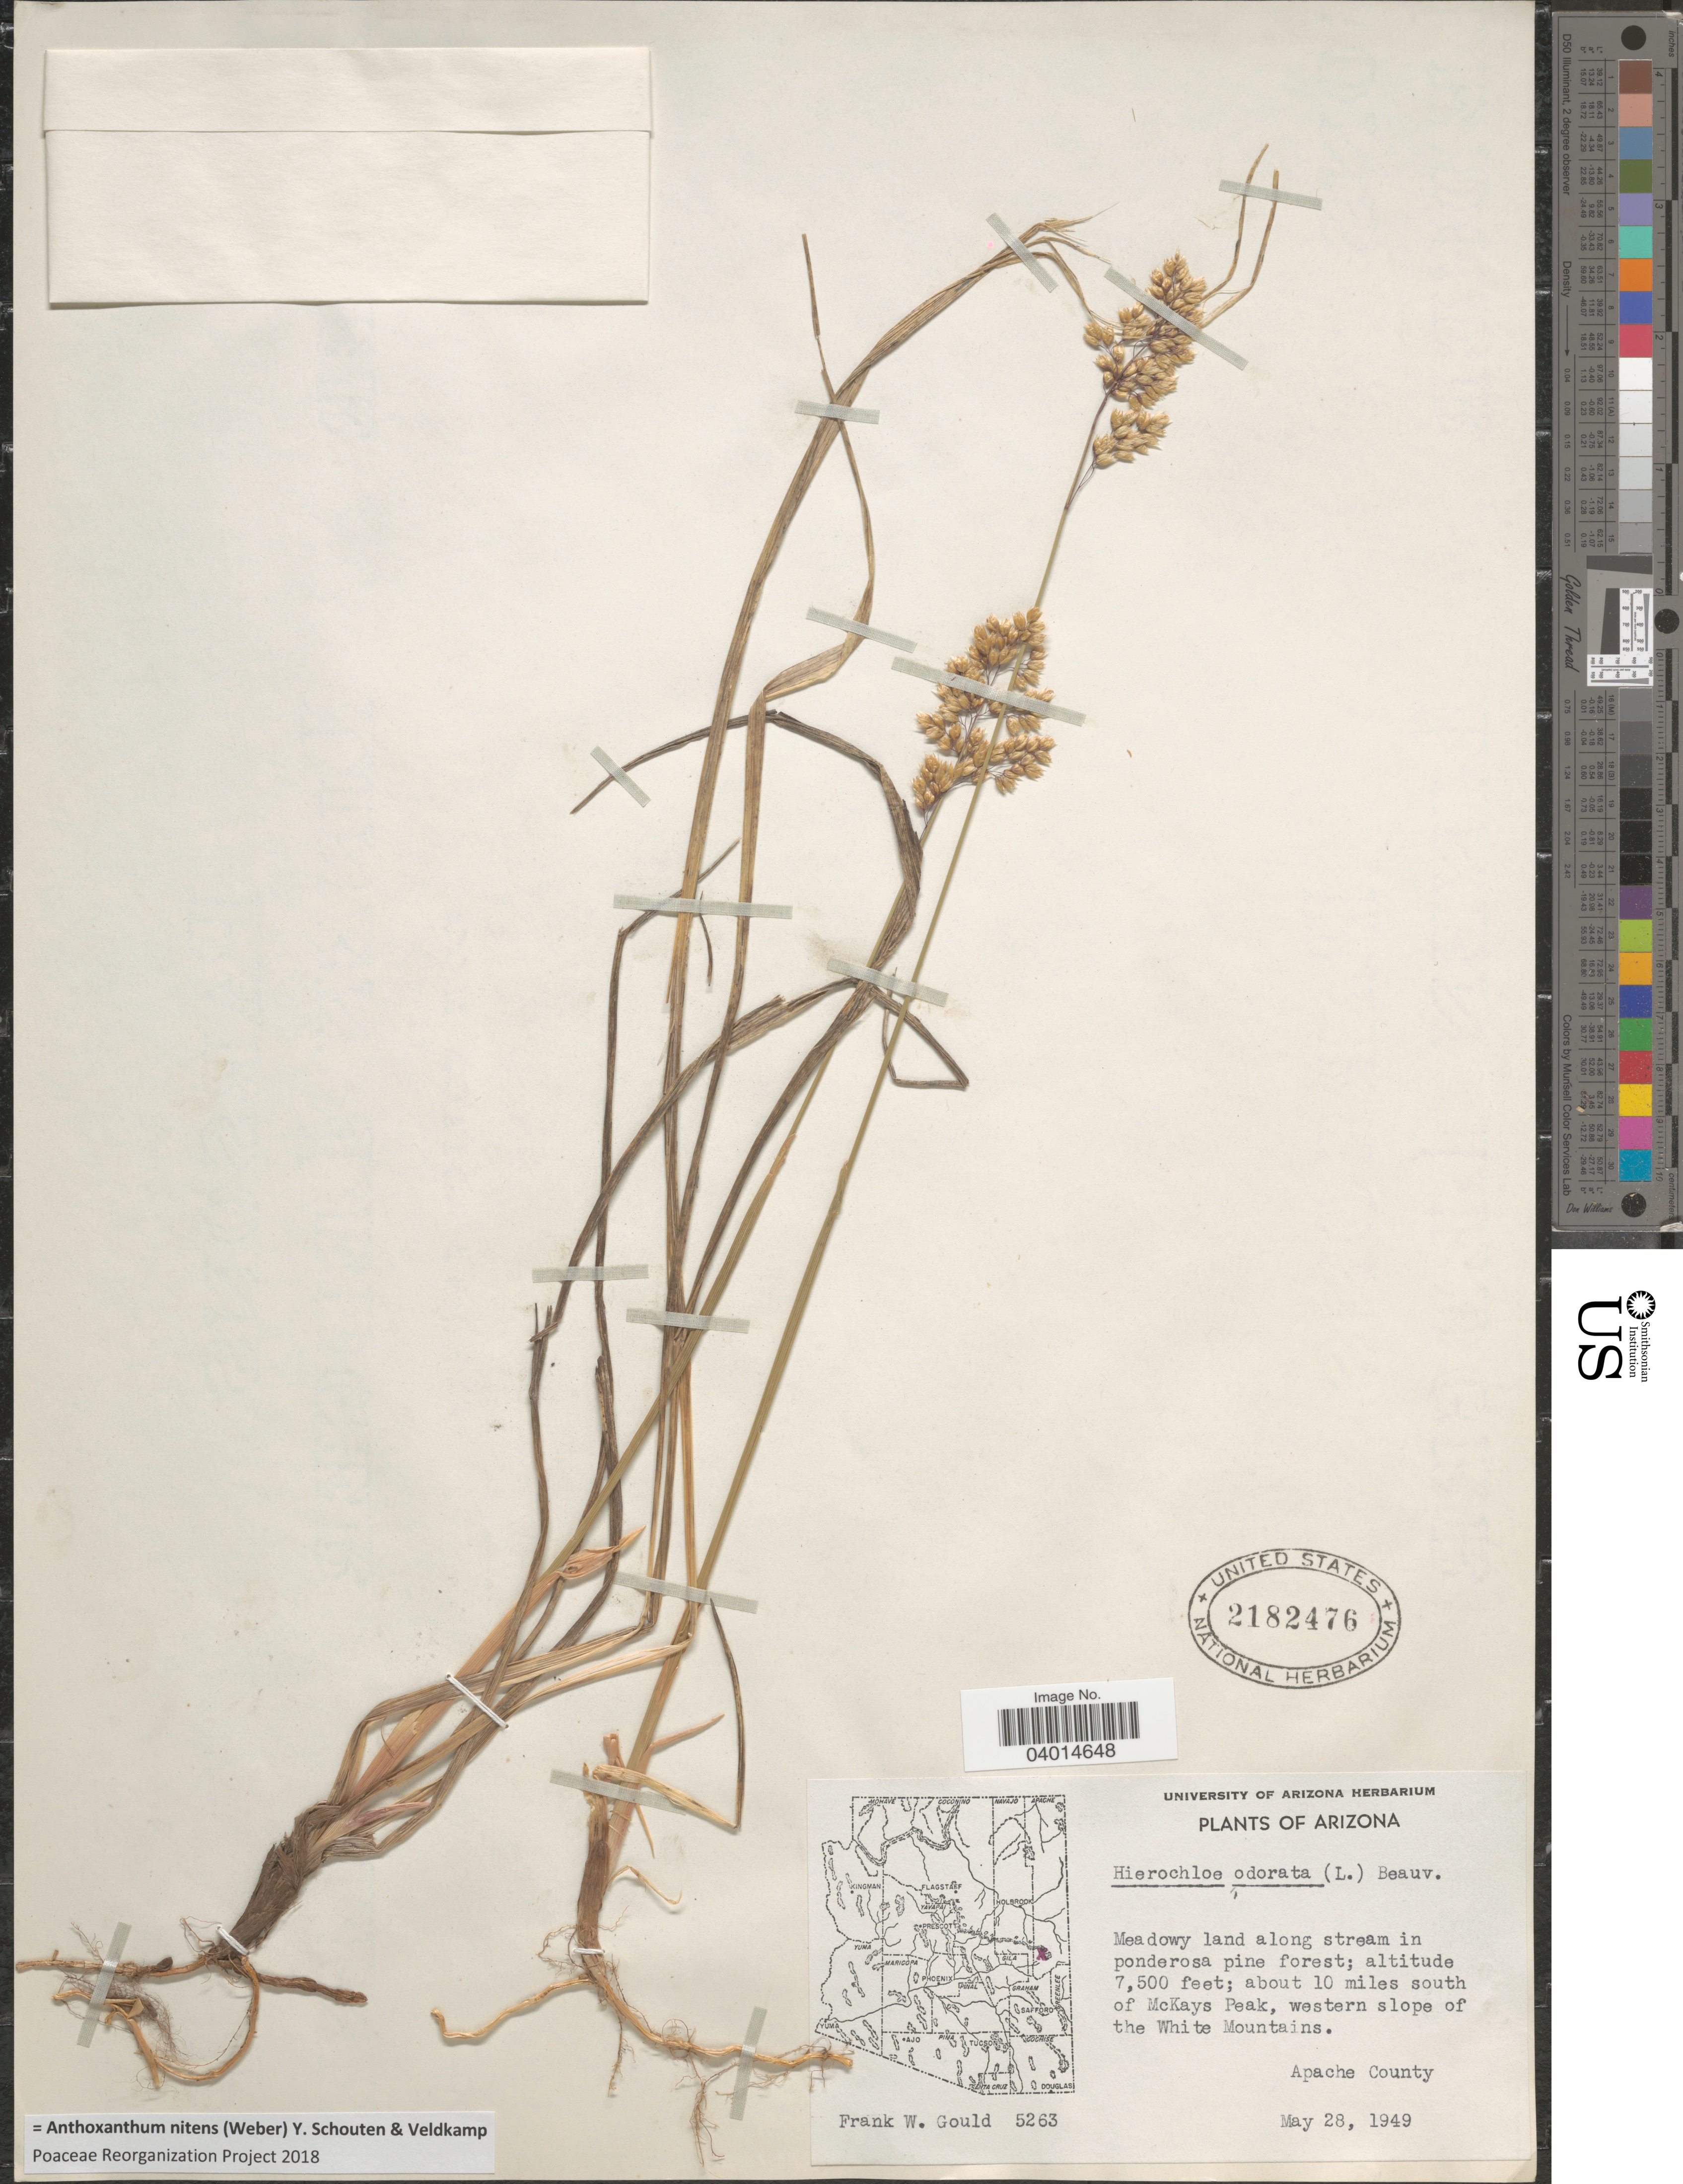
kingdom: Plantae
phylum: Tracheophyta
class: Liliopsida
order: Poales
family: Poaceae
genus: Anthoxanthum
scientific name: Anthoxanthum nitens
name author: (G.H. Weber) R.T.A. Schouten & Veldkamp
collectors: F. W. Gould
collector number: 5263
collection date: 1949-05-28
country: United States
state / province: Arizona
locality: About 10 miles south of McKays Peak, western slope of the White Mountains. Apache County.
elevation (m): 2286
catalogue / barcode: US 2182476